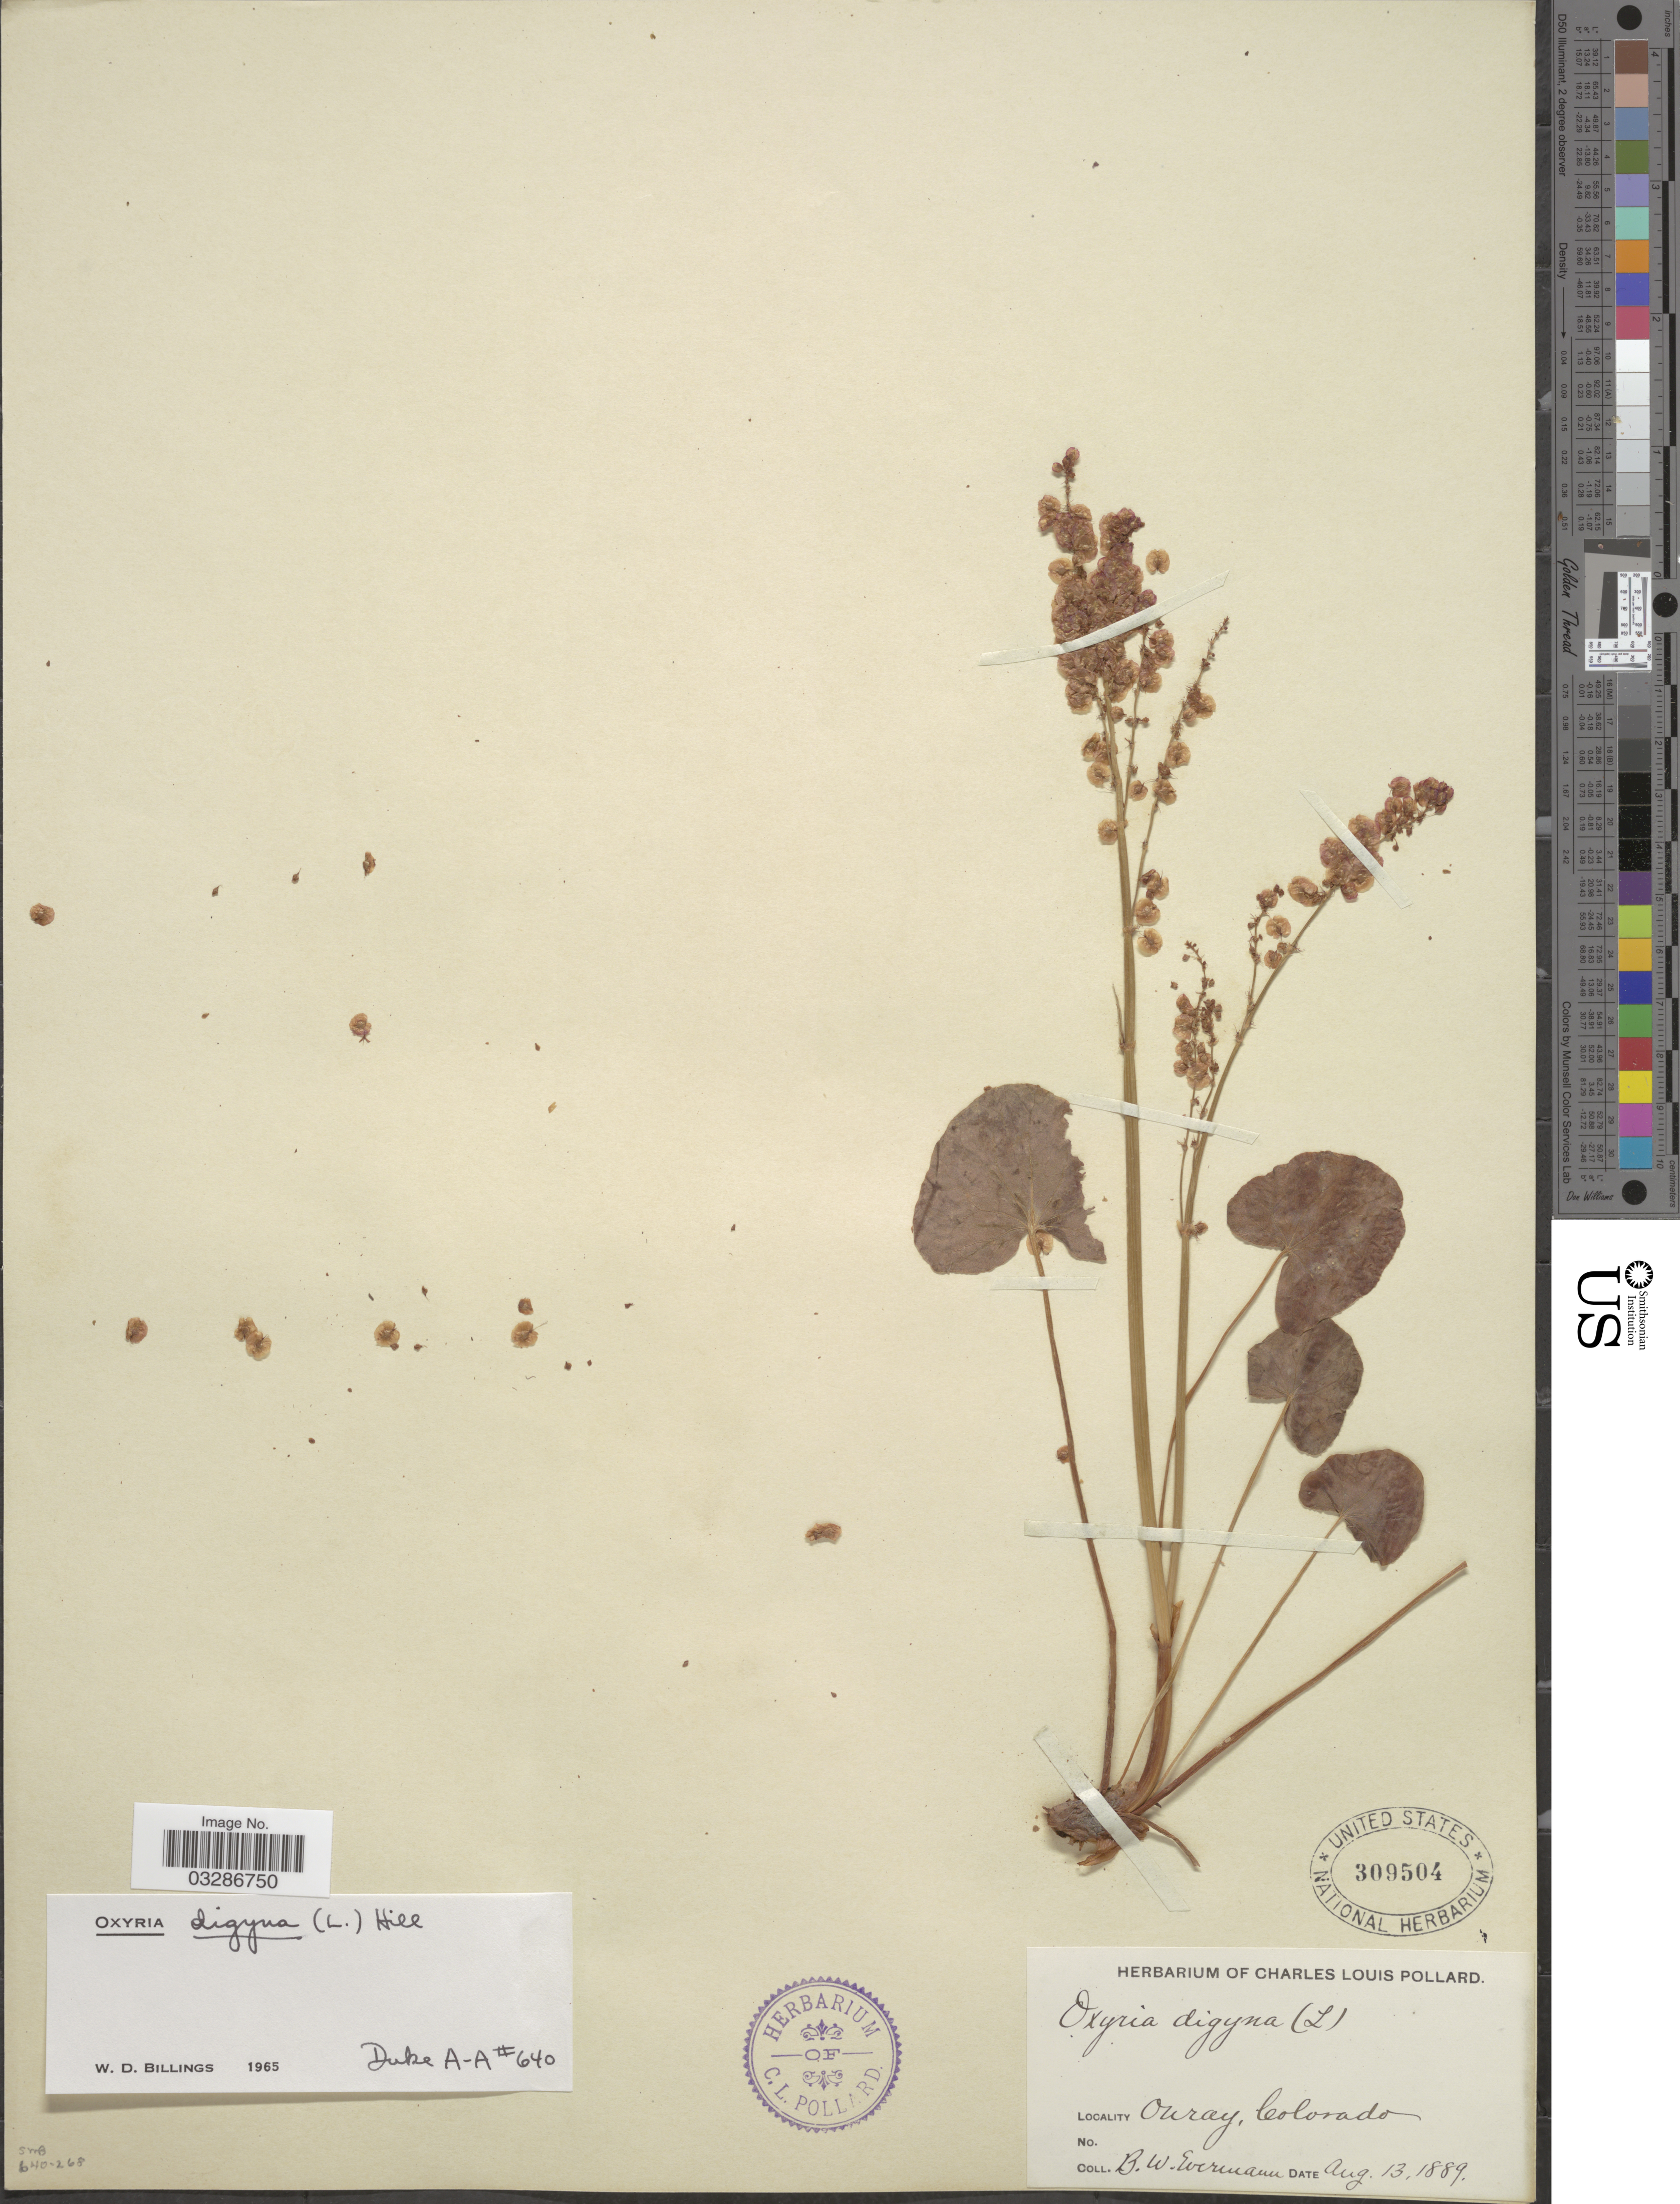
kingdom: Plantae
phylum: Tracheophyta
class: Magnoliopsida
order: Caryophyllales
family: Polygonaceae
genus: Oxyria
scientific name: Oxyria digyna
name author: (L.) Hill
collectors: B. W. Evermann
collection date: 1889-08-13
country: United States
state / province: Colorado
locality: Ouray.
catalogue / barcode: US 309504